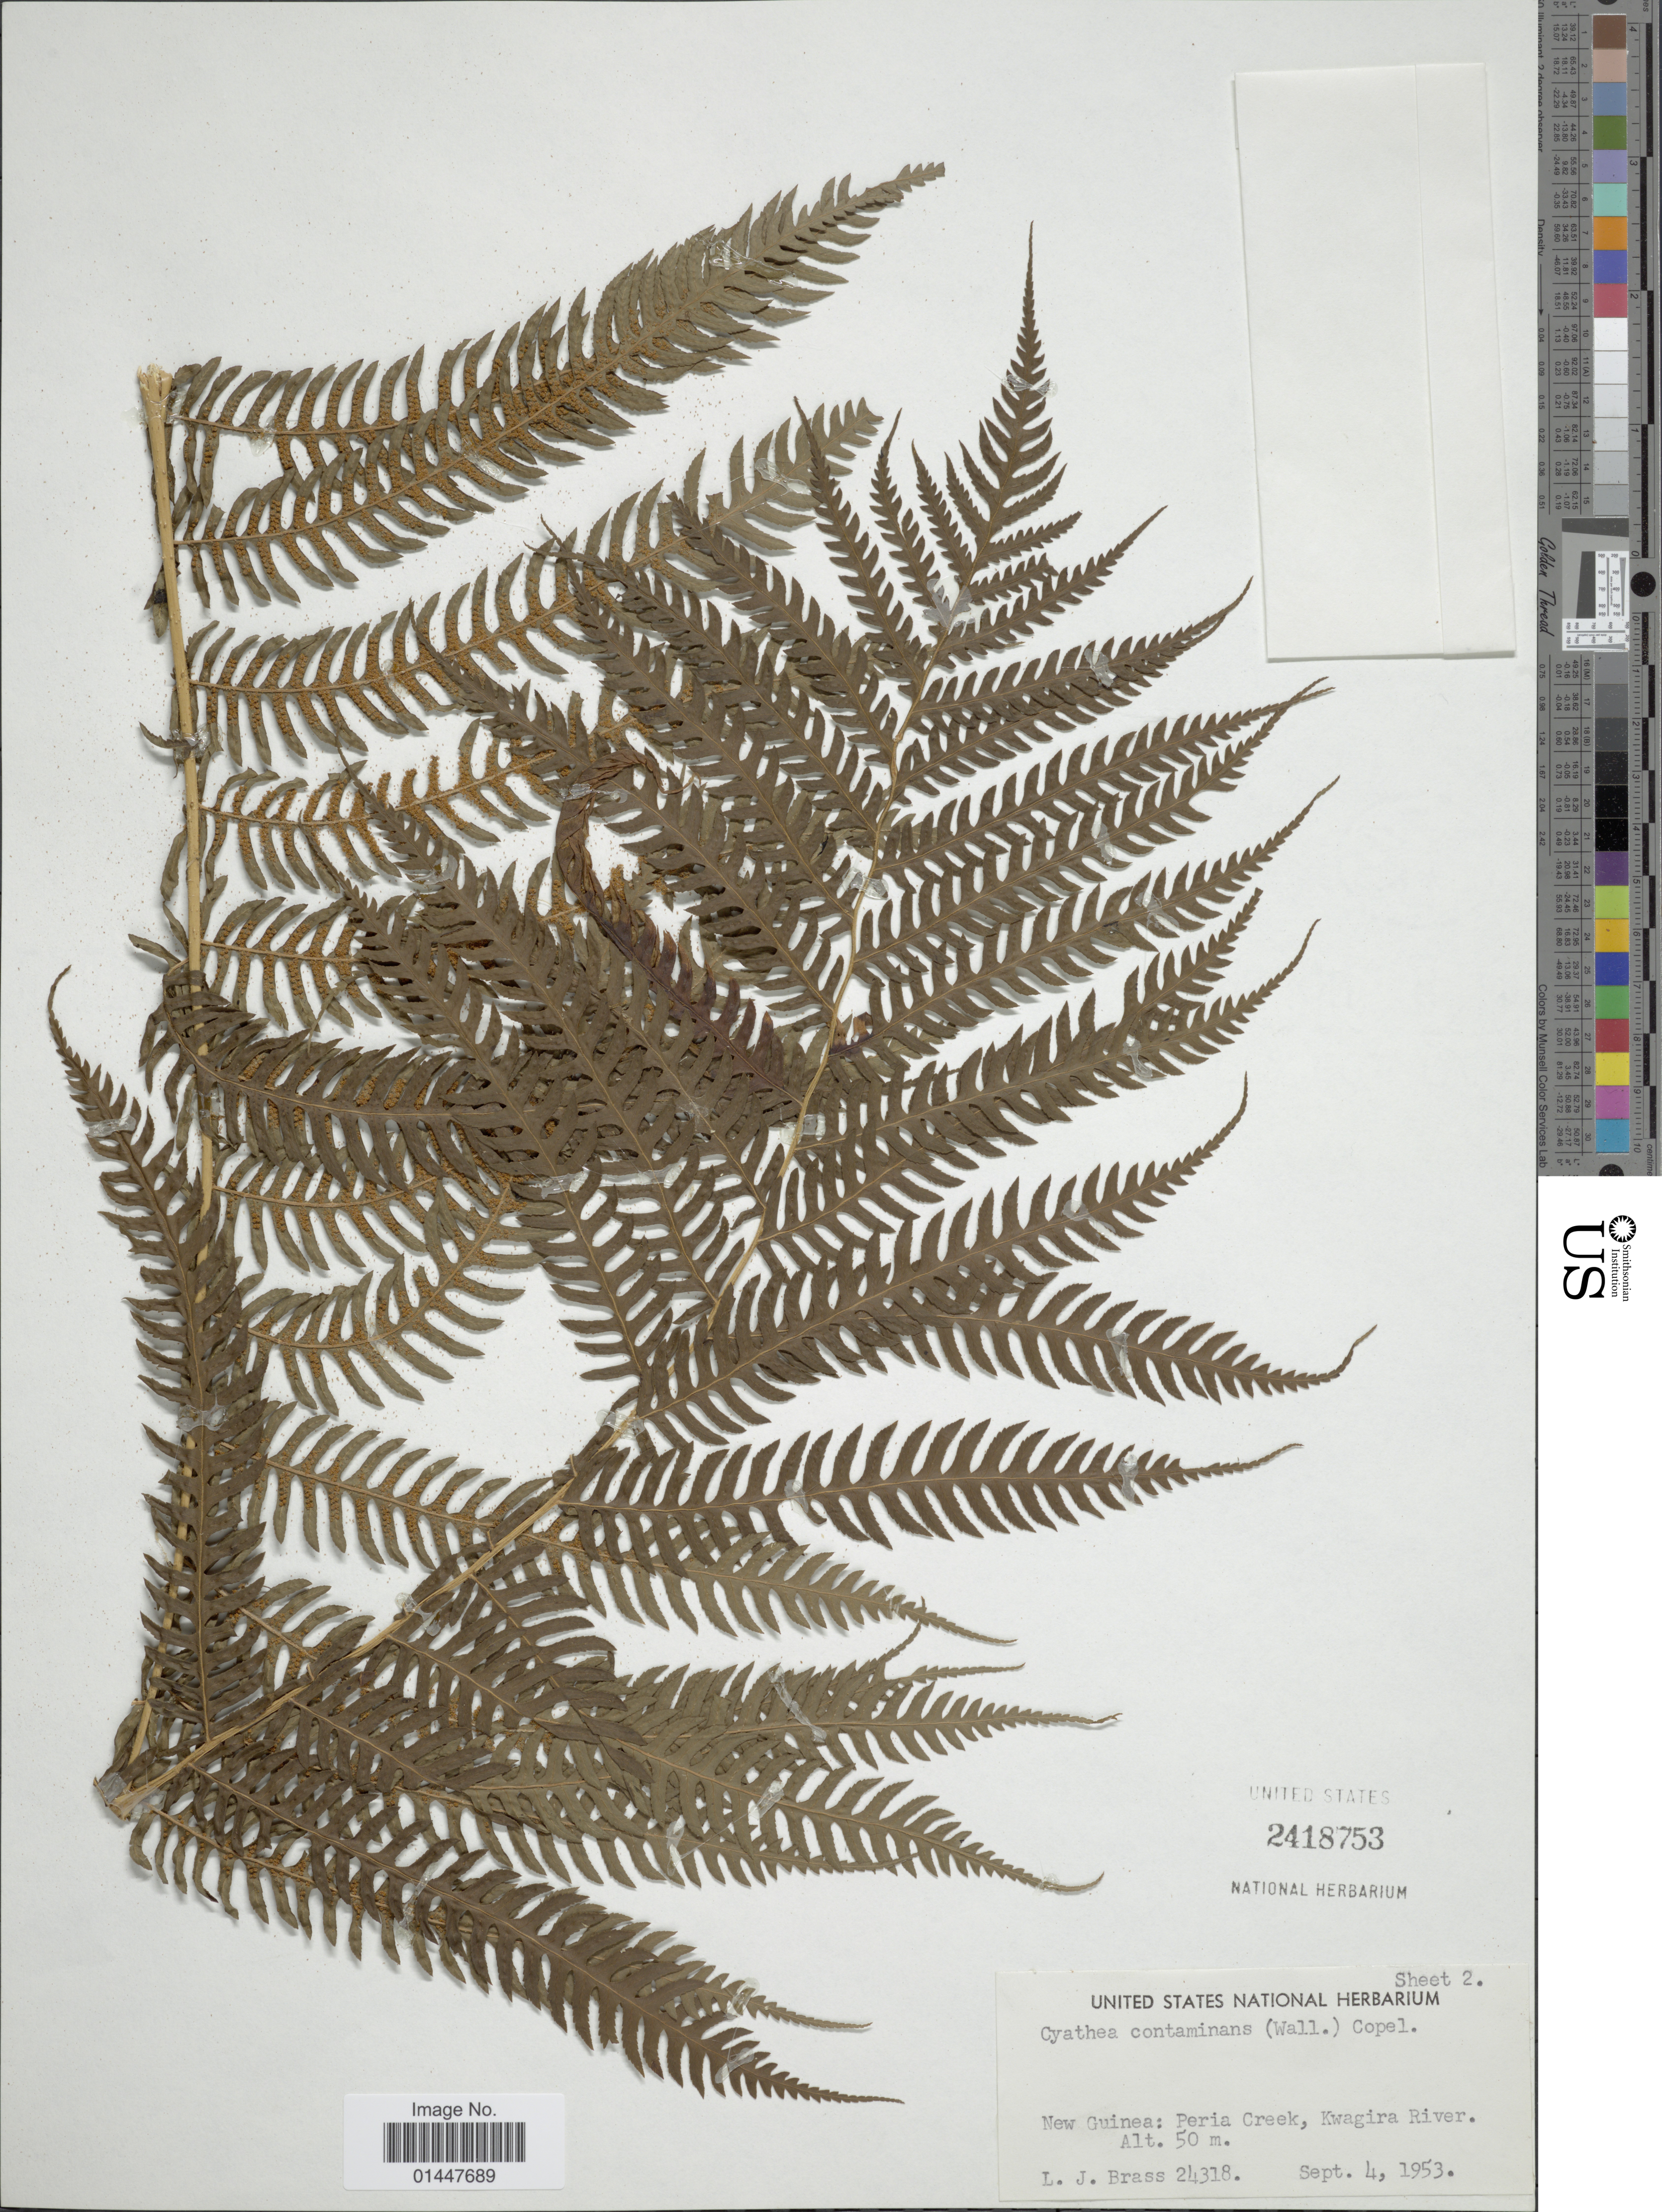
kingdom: Plantae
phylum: Tracheophyta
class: Polypodiopsida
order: Cyatheales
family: Cyatheaceae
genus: Sphaeropteris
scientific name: Sphaeropteris glauca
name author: (Blume) R.M. Tryon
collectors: L. J. Brass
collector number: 24318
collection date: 1953-09-04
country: Papua New Guinea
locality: New Guinea: Peria Creek, Kwagira River.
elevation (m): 50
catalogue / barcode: US 2418753